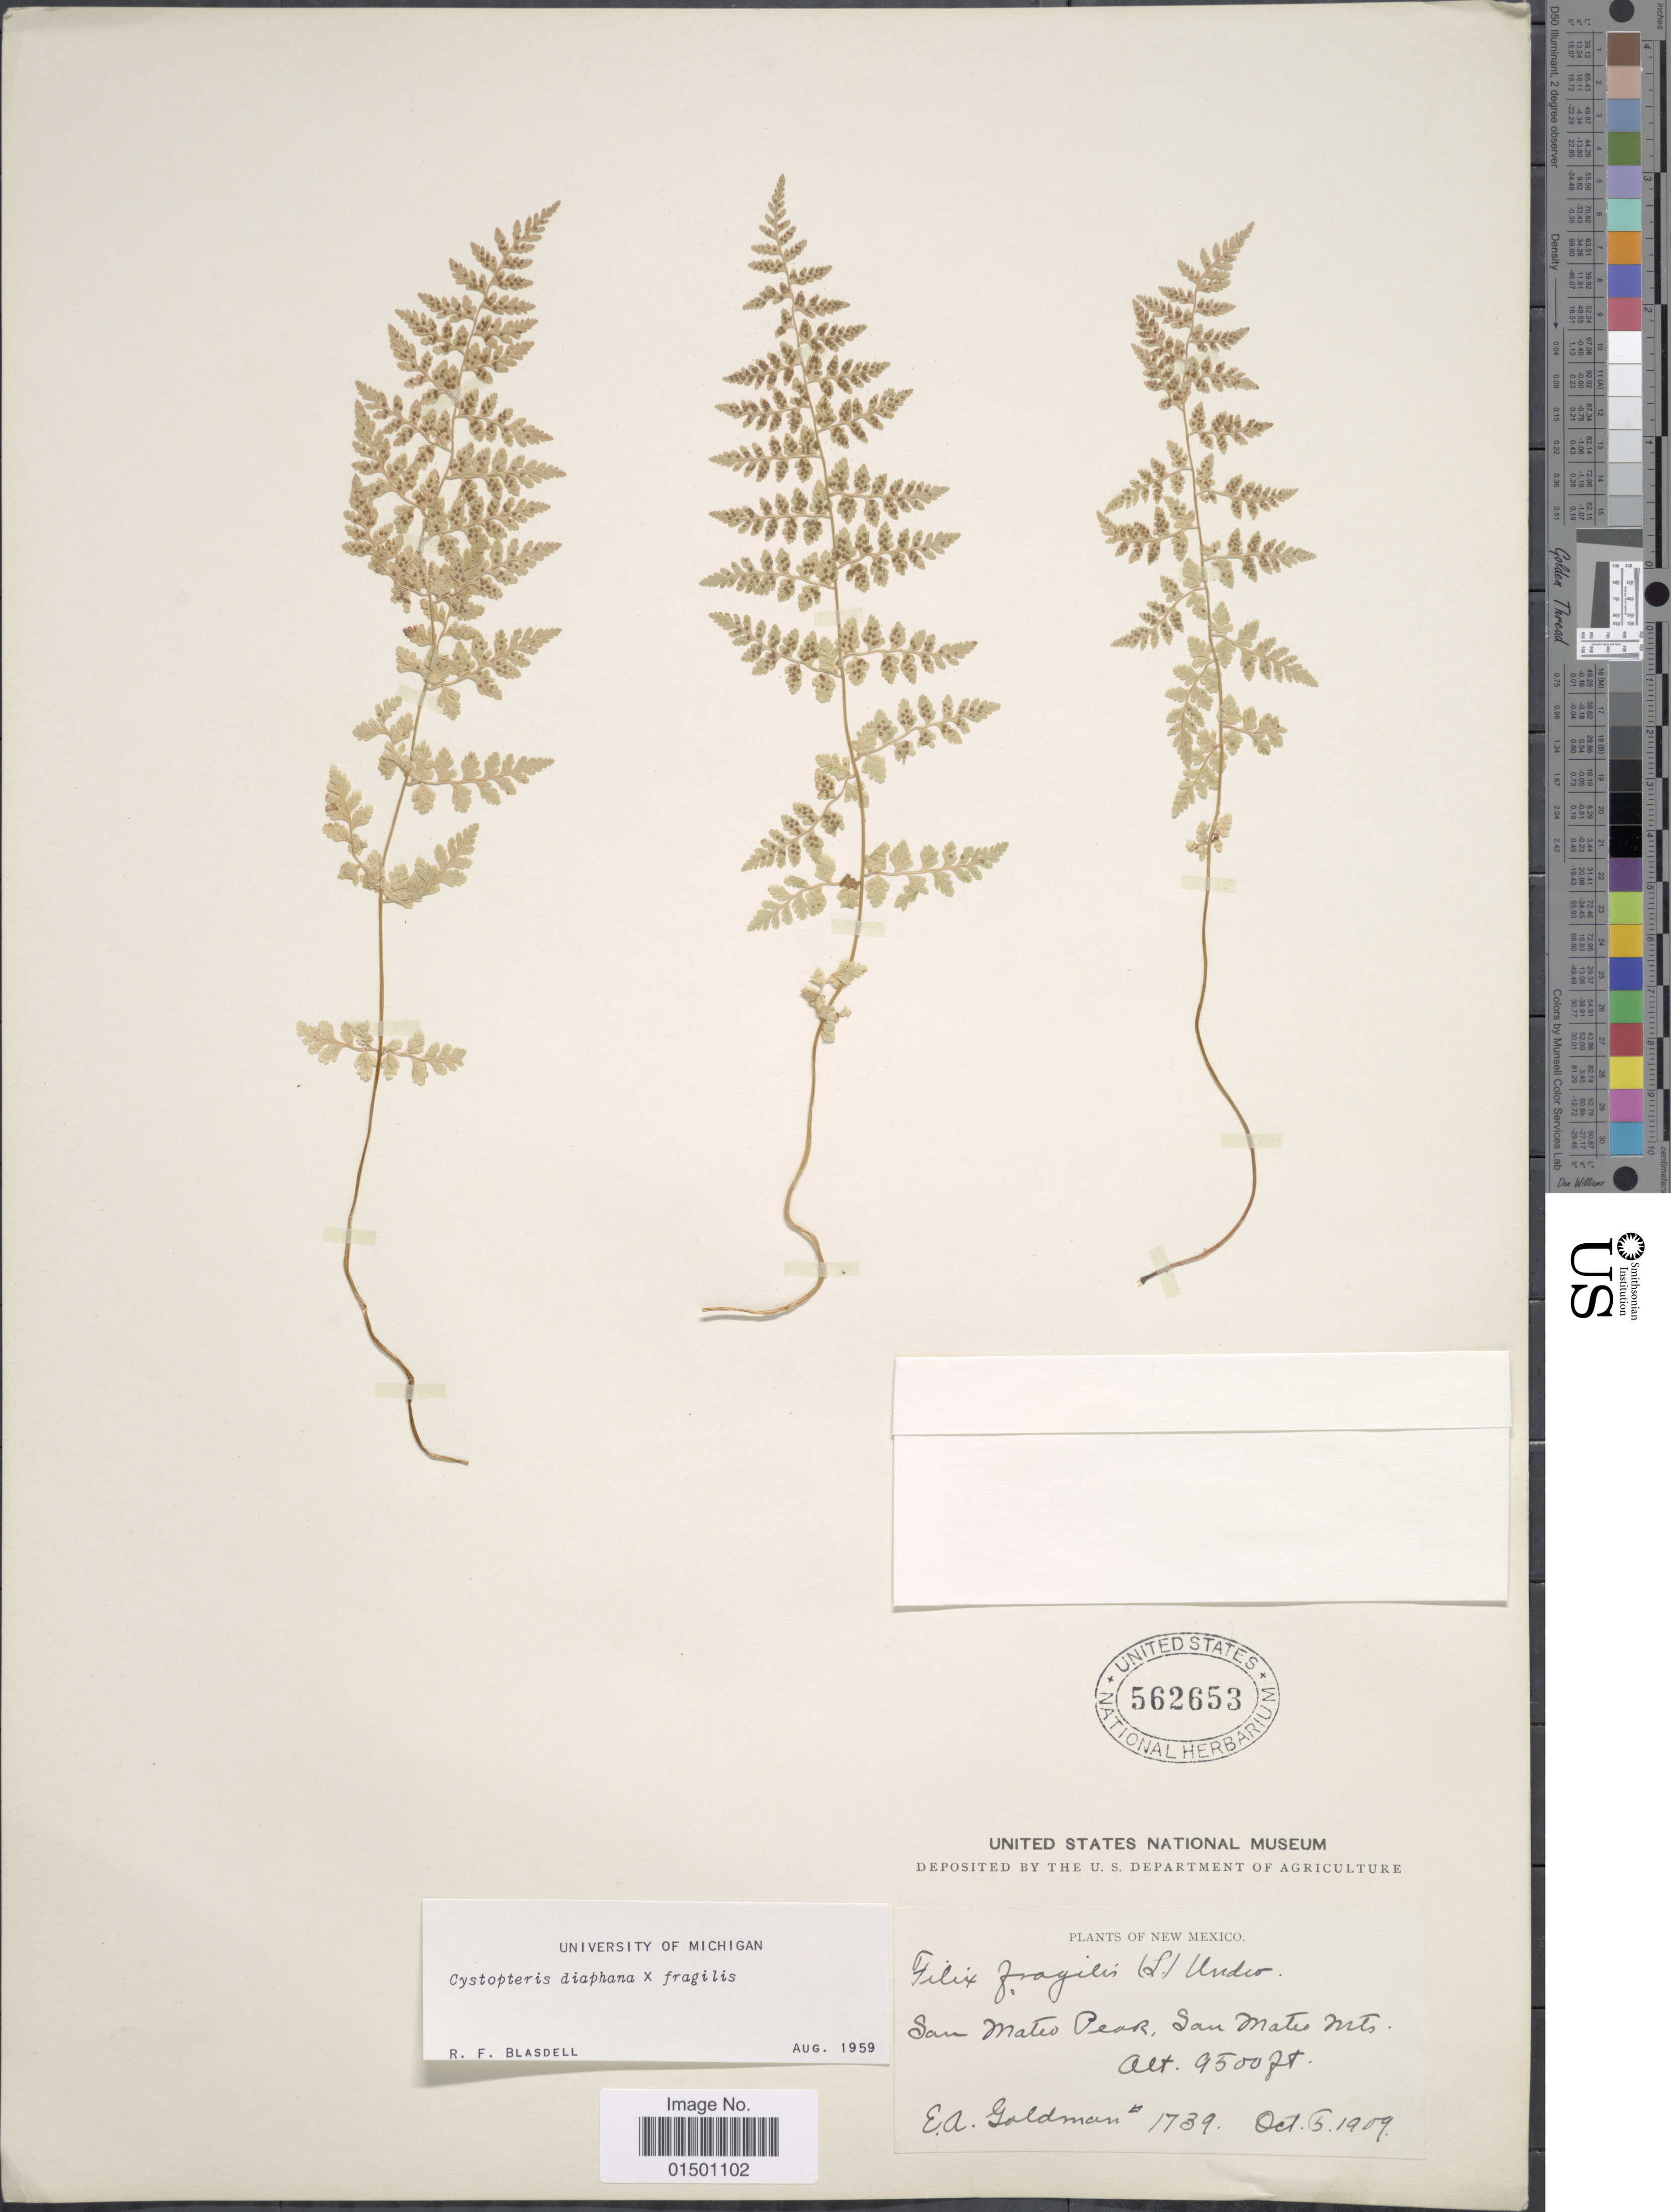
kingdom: Plantae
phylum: Tracheophyta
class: Polypodiopsida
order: Polypodiales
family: Cystopteridaceae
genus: Cystopteris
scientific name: Cystopteris diaphana x C. fragilis (L.) Bernh.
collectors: E. A. Goldman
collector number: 1739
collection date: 1909-10-05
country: United States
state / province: New Mexico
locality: San Mateo Pear, San Mateo Mts.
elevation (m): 2896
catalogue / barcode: US 562653